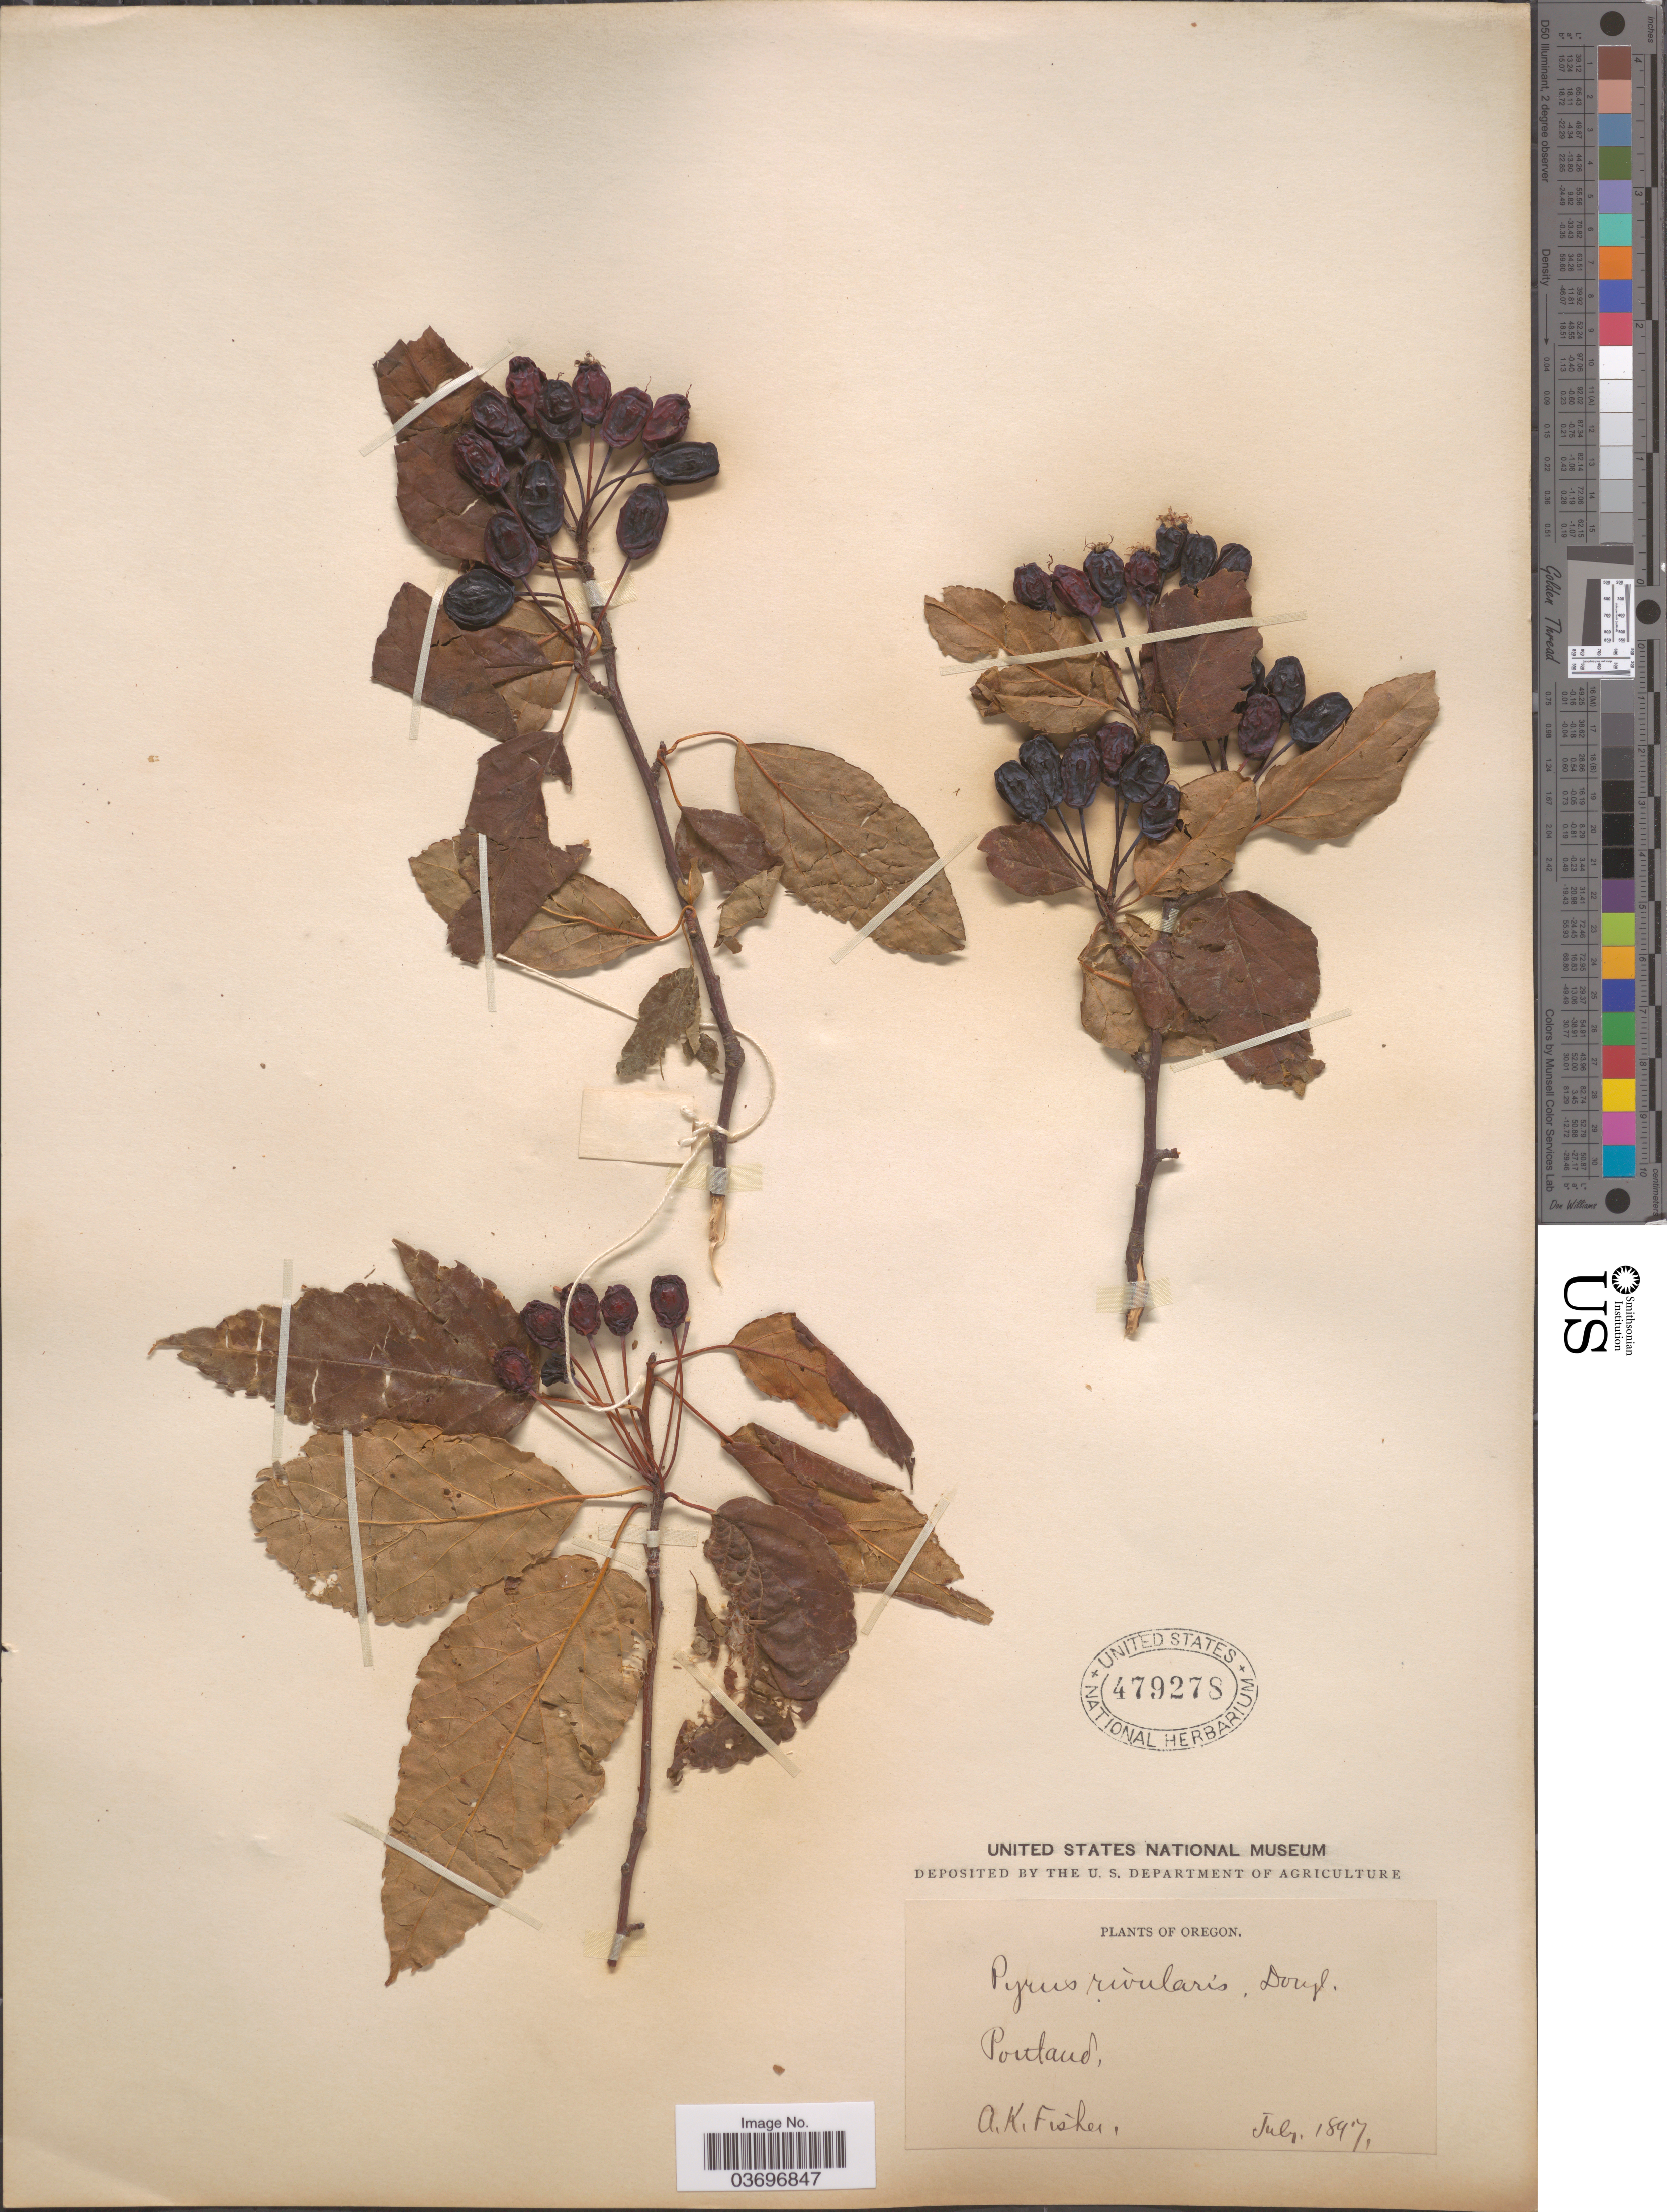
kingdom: Plantae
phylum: Tracheophyta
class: Magnoliopsida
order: Rosales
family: Rosaceae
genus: Malus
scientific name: Malus fusca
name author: (Raf.) C.K. Schneid.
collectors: A. K. Fisher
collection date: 1897-07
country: United States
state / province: Oregon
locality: Portland.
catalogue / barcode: US 479278